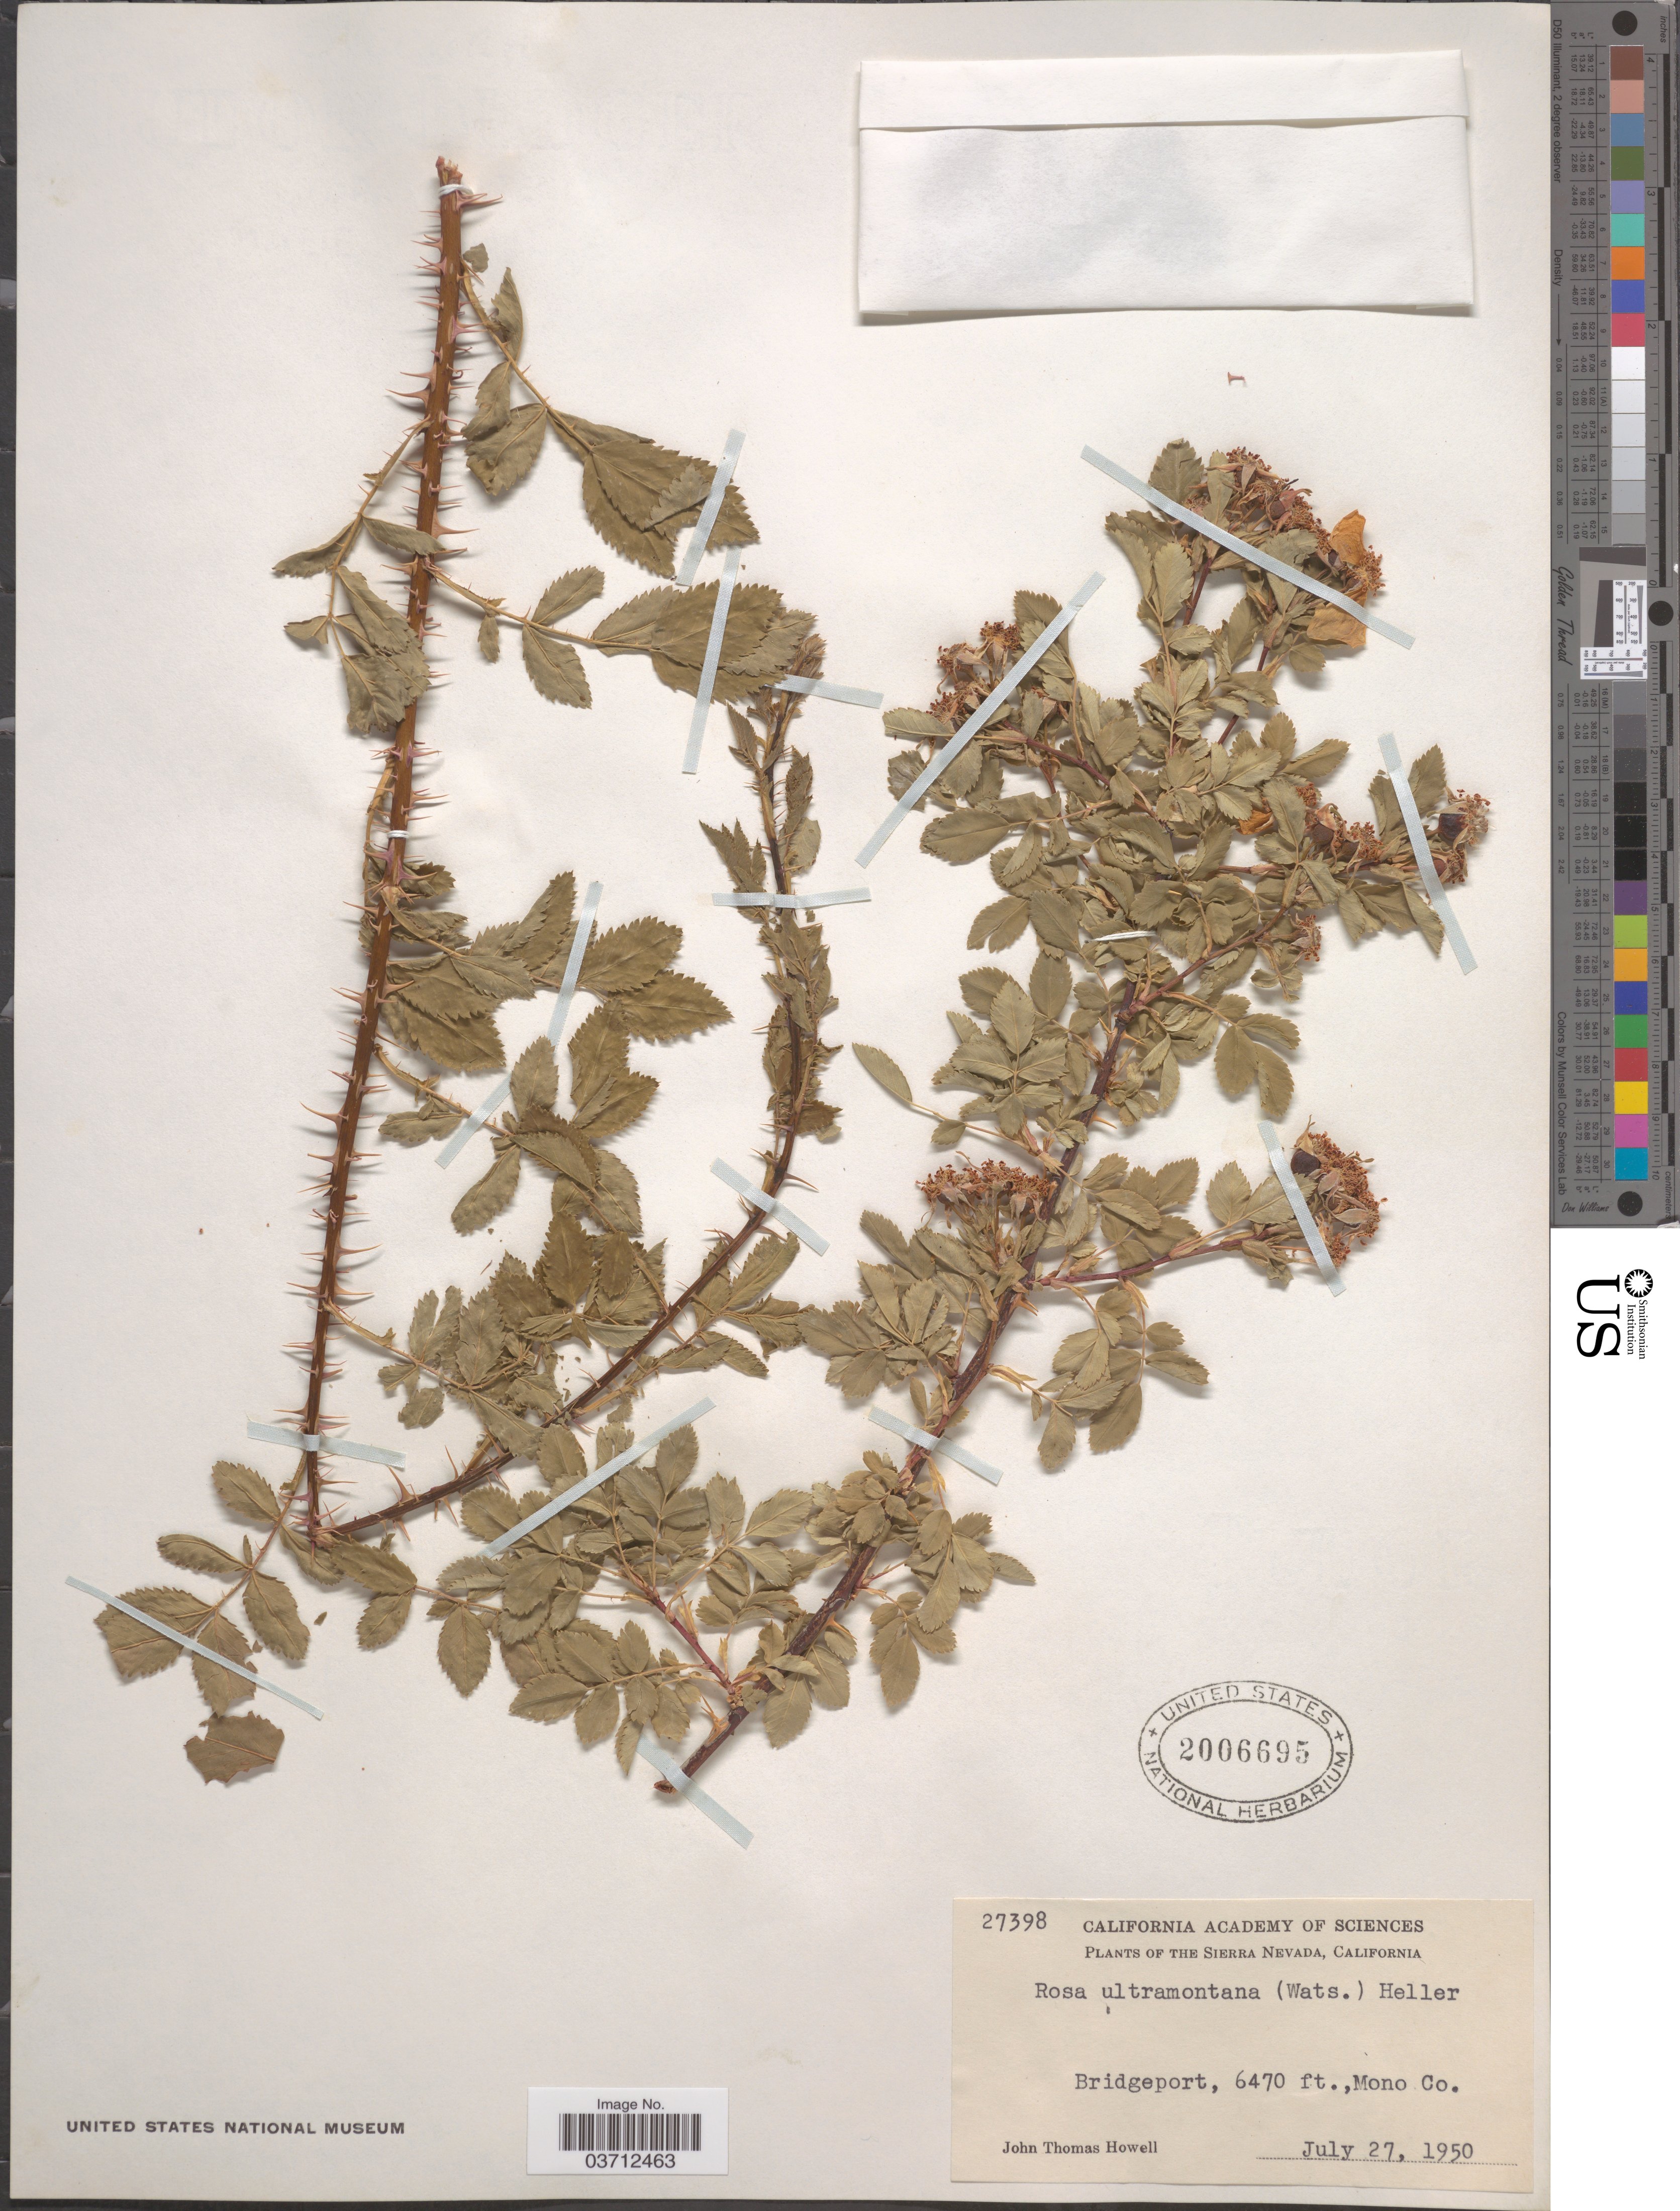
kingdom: Plantae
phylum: Tracheophyta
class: Magnoliopsida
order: Rosales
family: Rosaceae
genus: Rosa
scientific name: Rosa woodsii var. ultramontana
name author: Lindl.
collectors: J. T. Howell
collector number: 27398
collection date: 1950-07-27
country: United States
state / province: California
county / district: Mono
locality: Sierra Nevada. Bridgeport, Mono Co.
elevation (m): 1972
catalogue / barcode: US 2006695